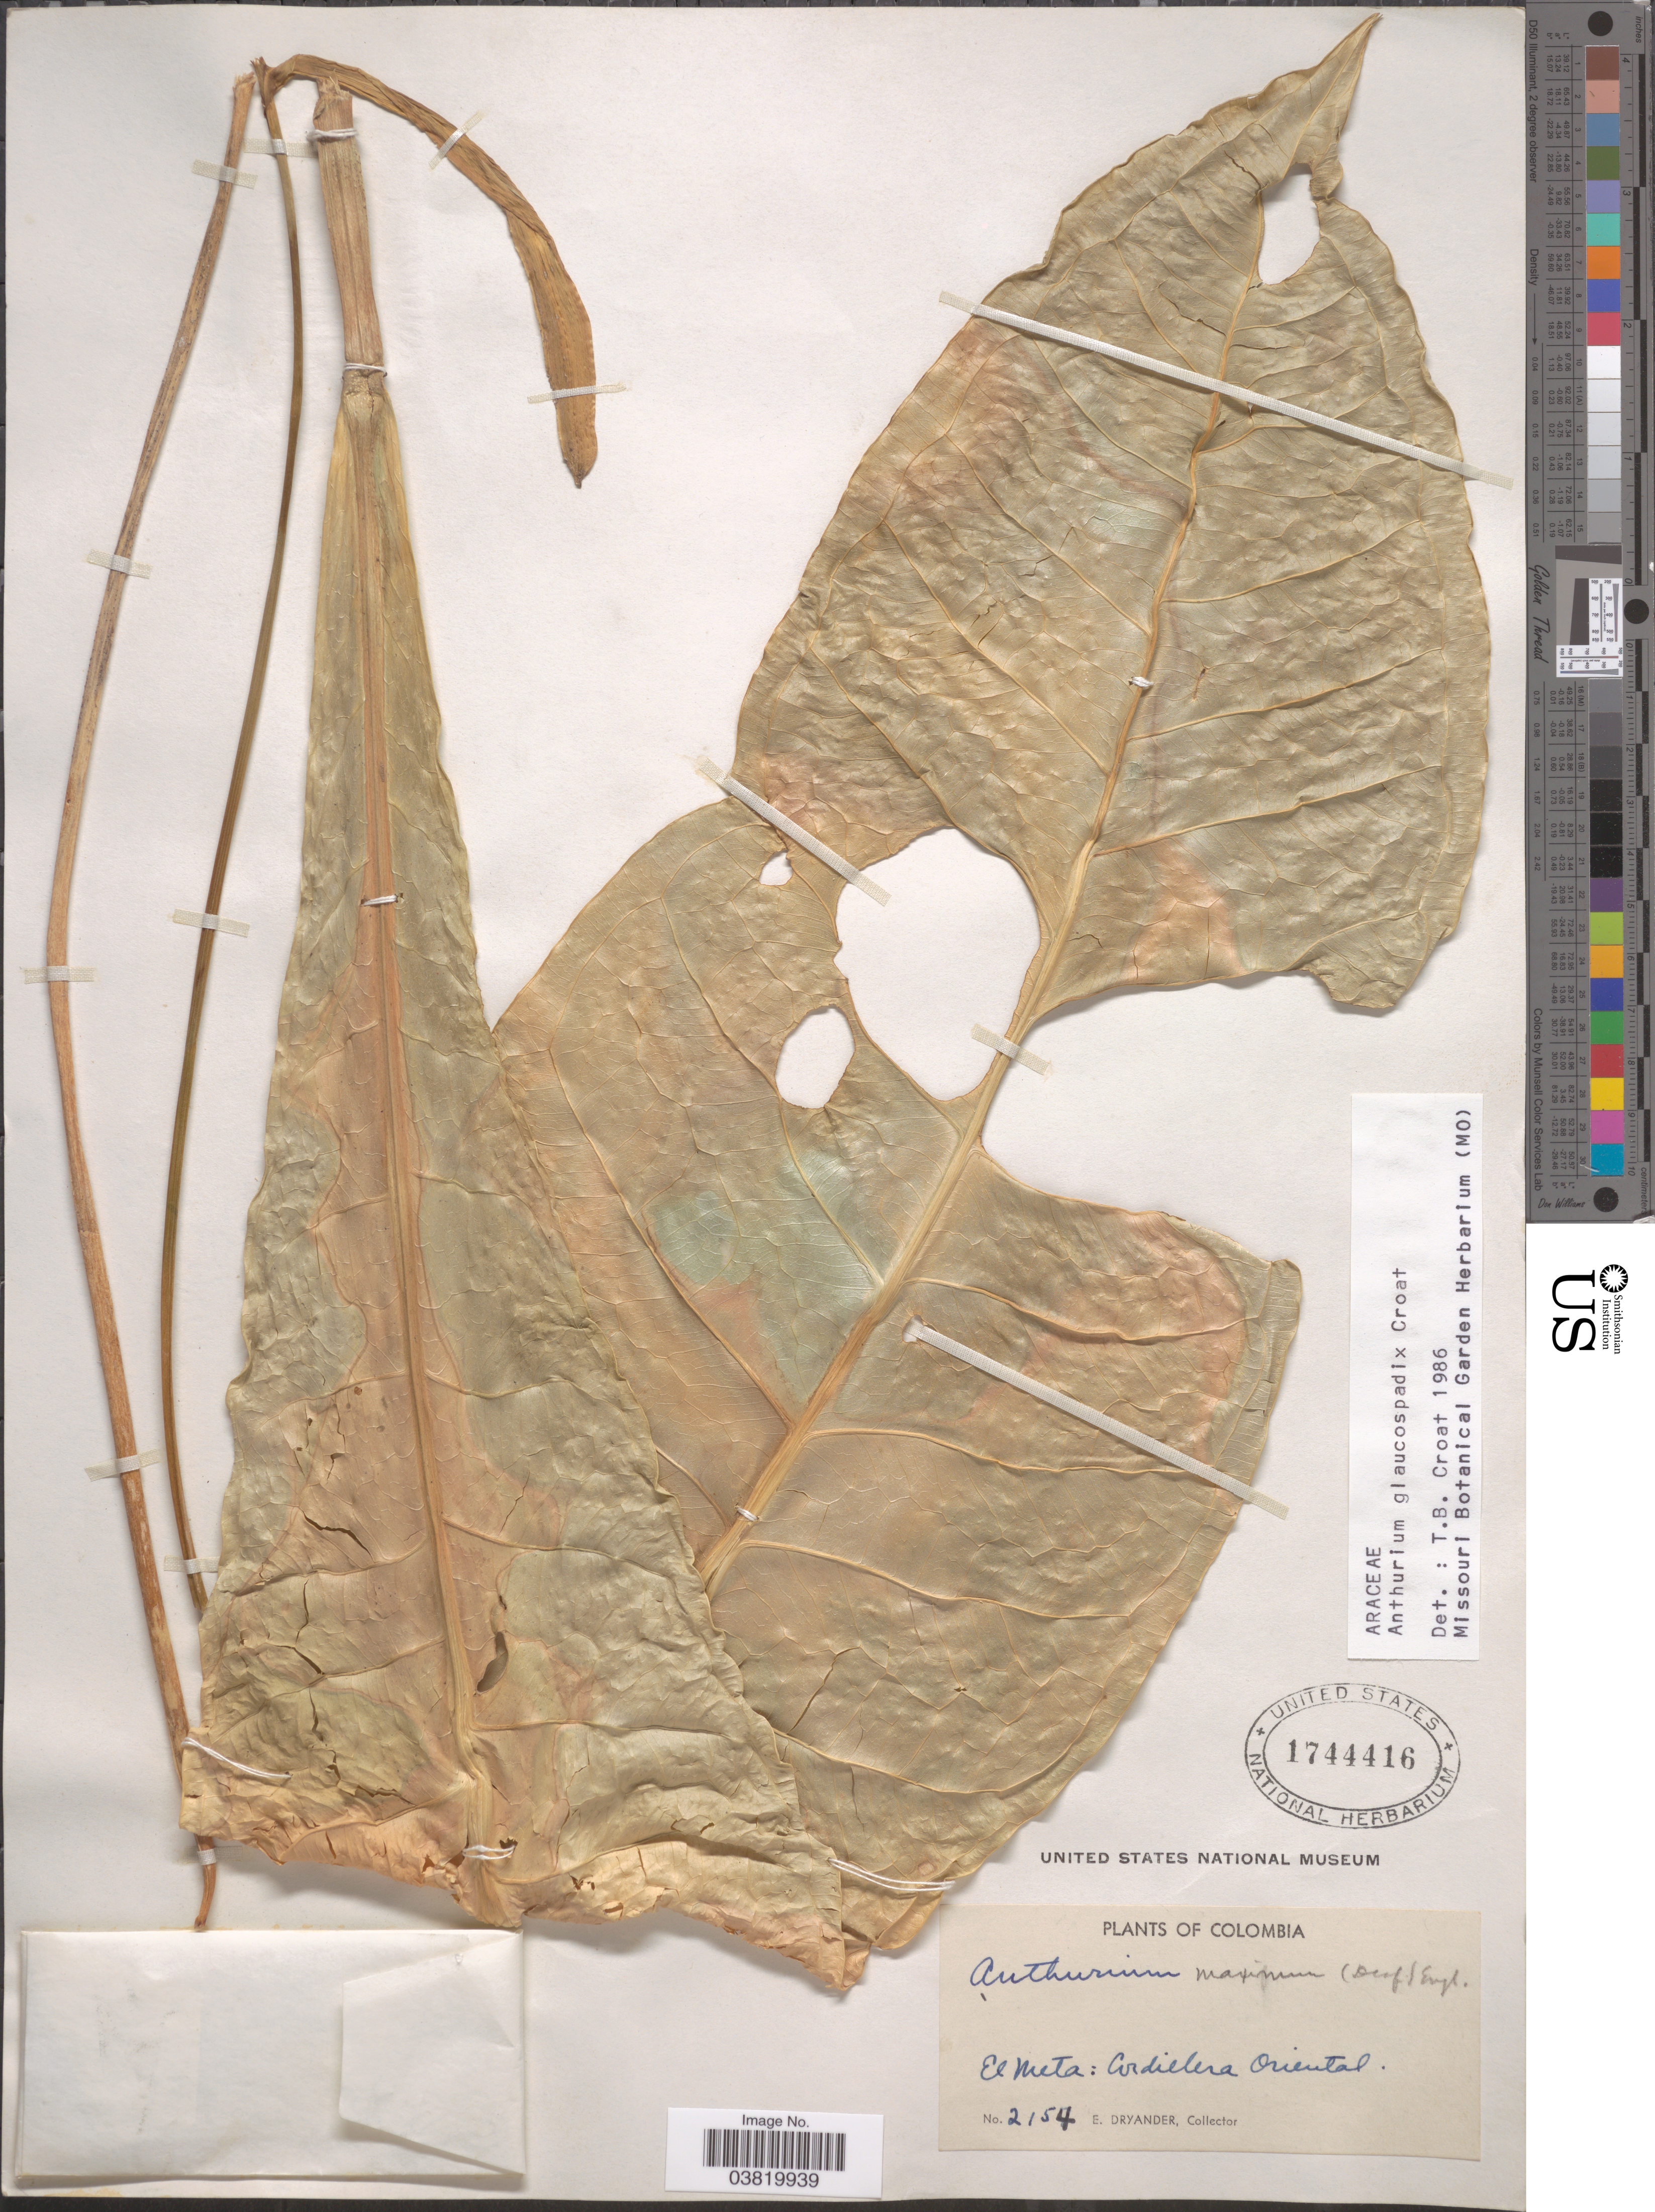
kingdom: Plantae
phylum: Tracheophyta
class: Liliopsida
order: Alismatales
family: Araceae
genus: Anthurium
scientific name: Anthurium glaucospadix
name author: Croat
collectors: E. Dryander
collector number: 2154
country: Colombia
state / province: Meta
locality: El Meta: Cordillera Oriental.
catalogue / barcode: US 1744416